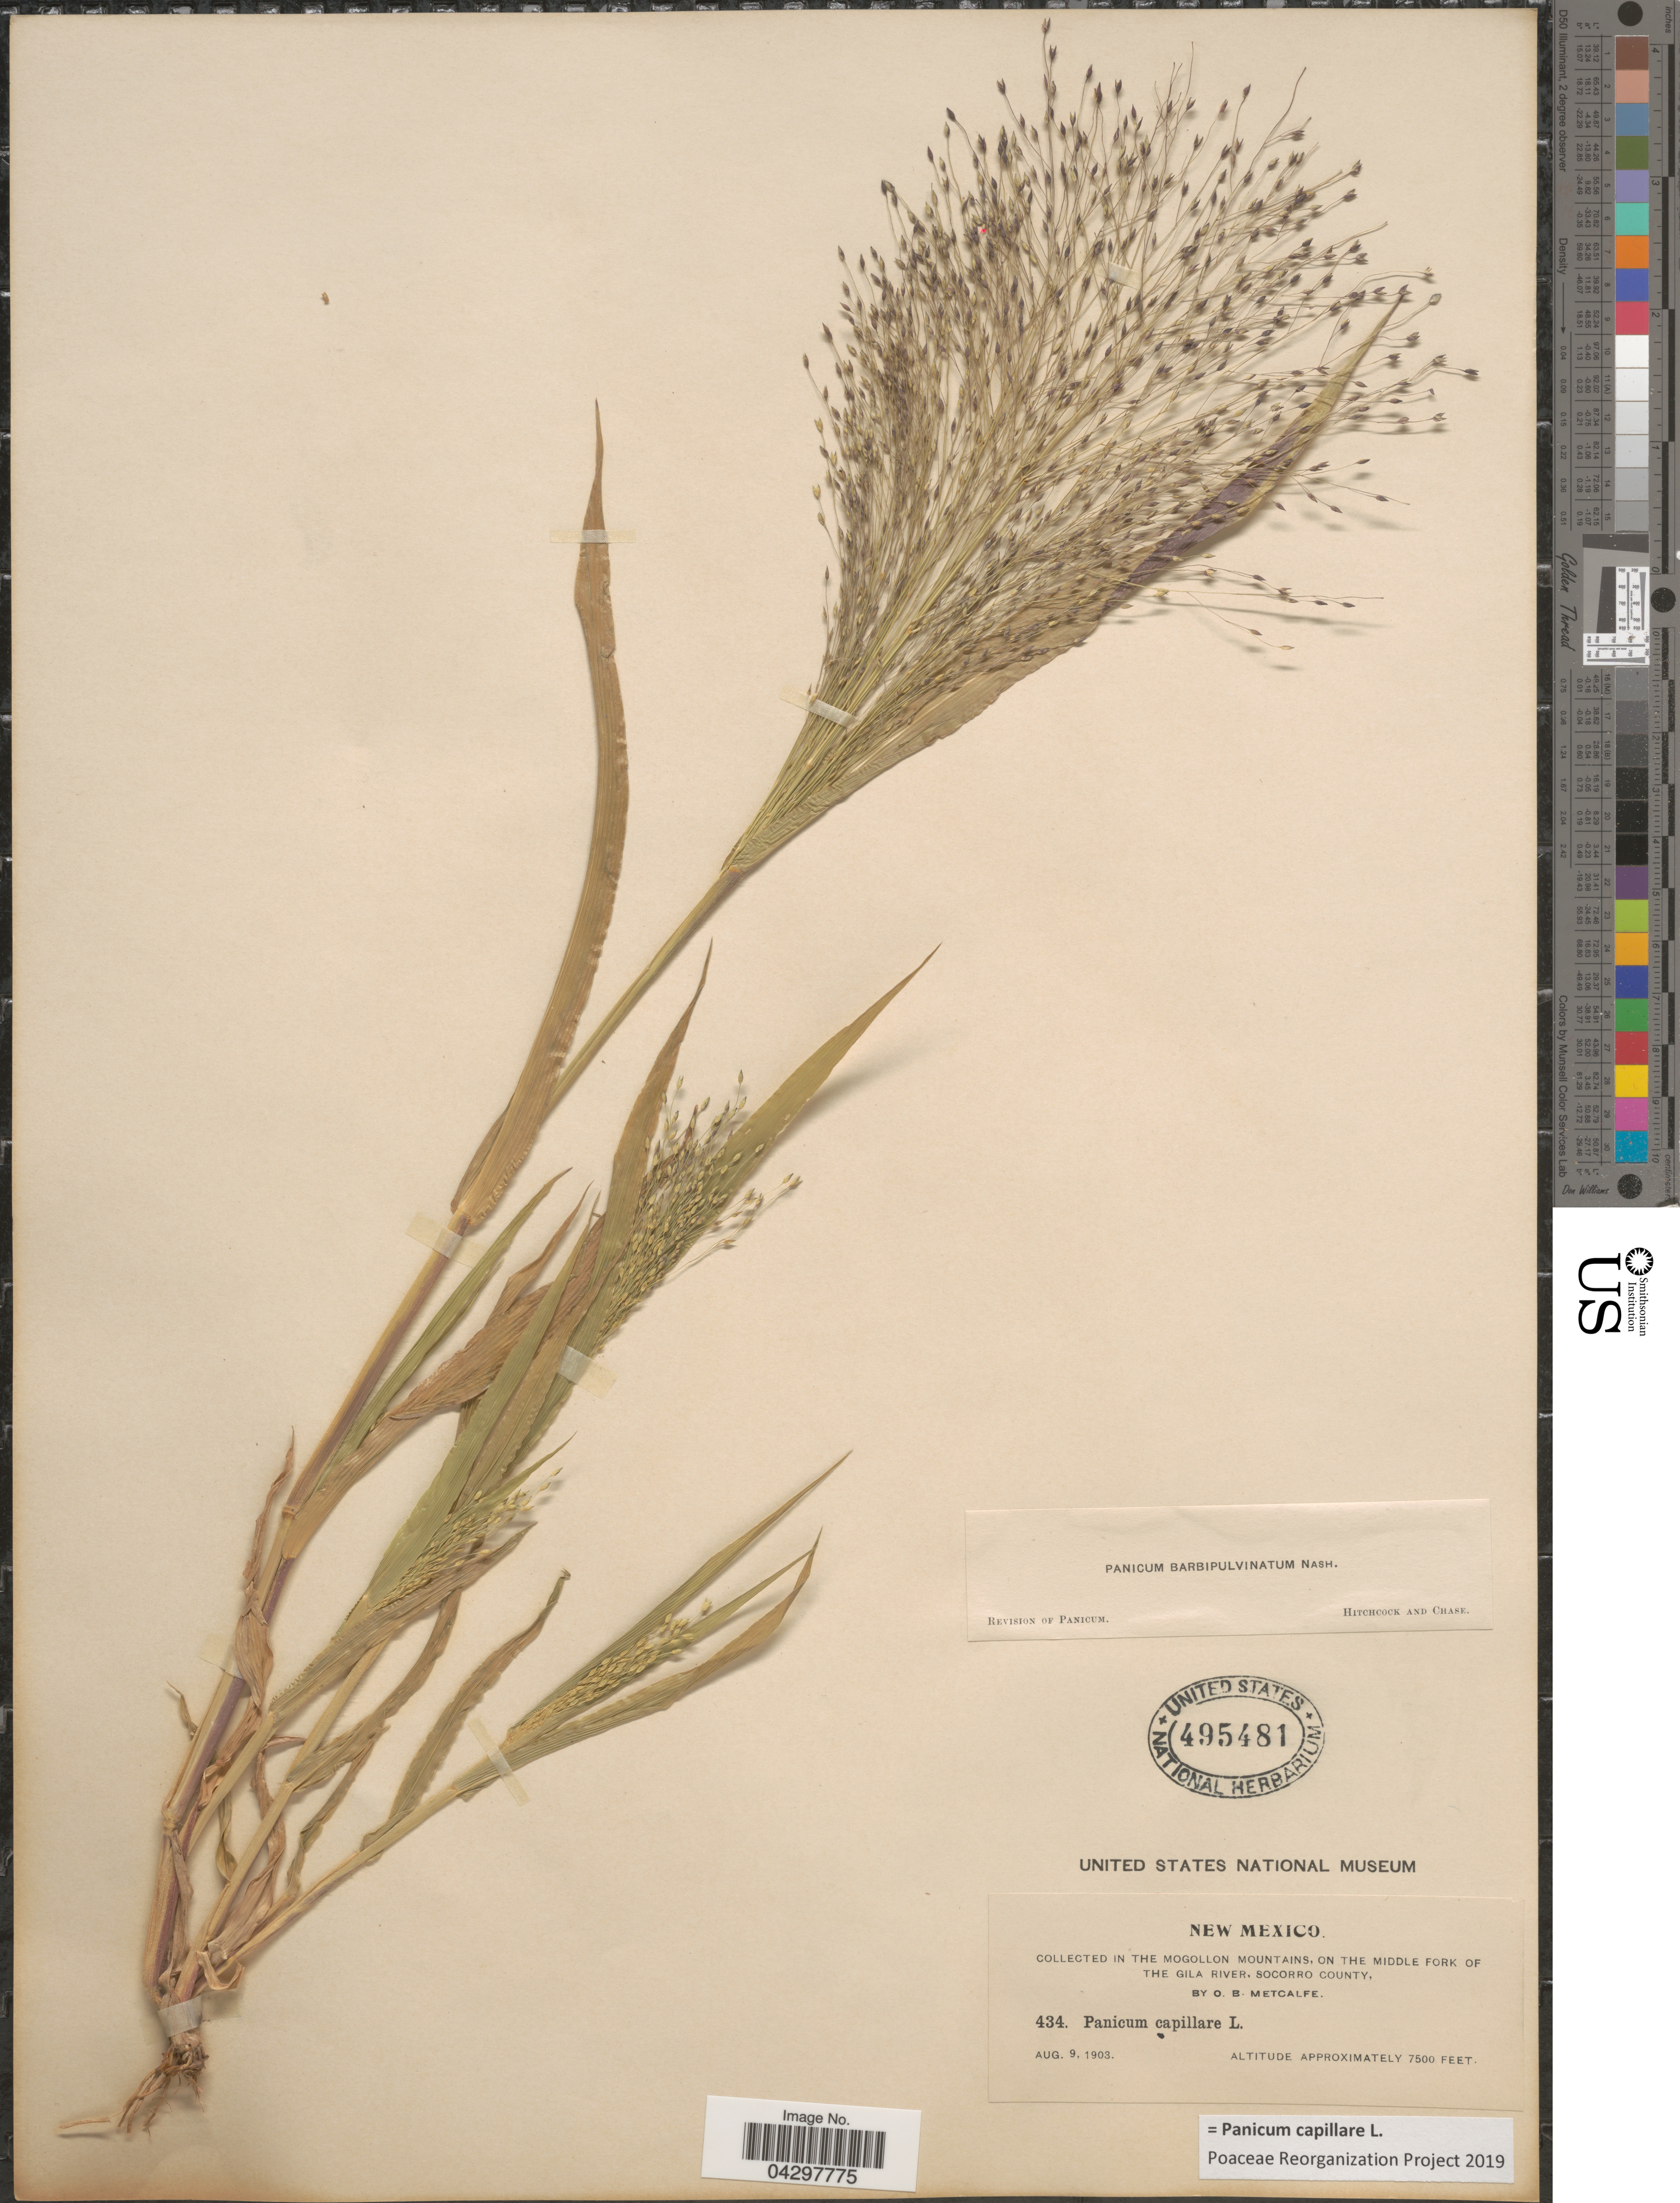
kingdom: Plantae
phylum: Tracheophyta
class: Liliopsida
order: Poales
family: Poaceae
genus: Panicum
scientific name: Panicum capillare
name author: L.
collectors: O. B. Metcalfe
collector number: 434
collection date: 1903-08-09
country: United States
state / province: New Mexico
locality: In The Mogollon Mountains, On The Middle Fork Of The Gila River, Socorro County.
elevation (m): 2286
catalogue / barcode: US 495481